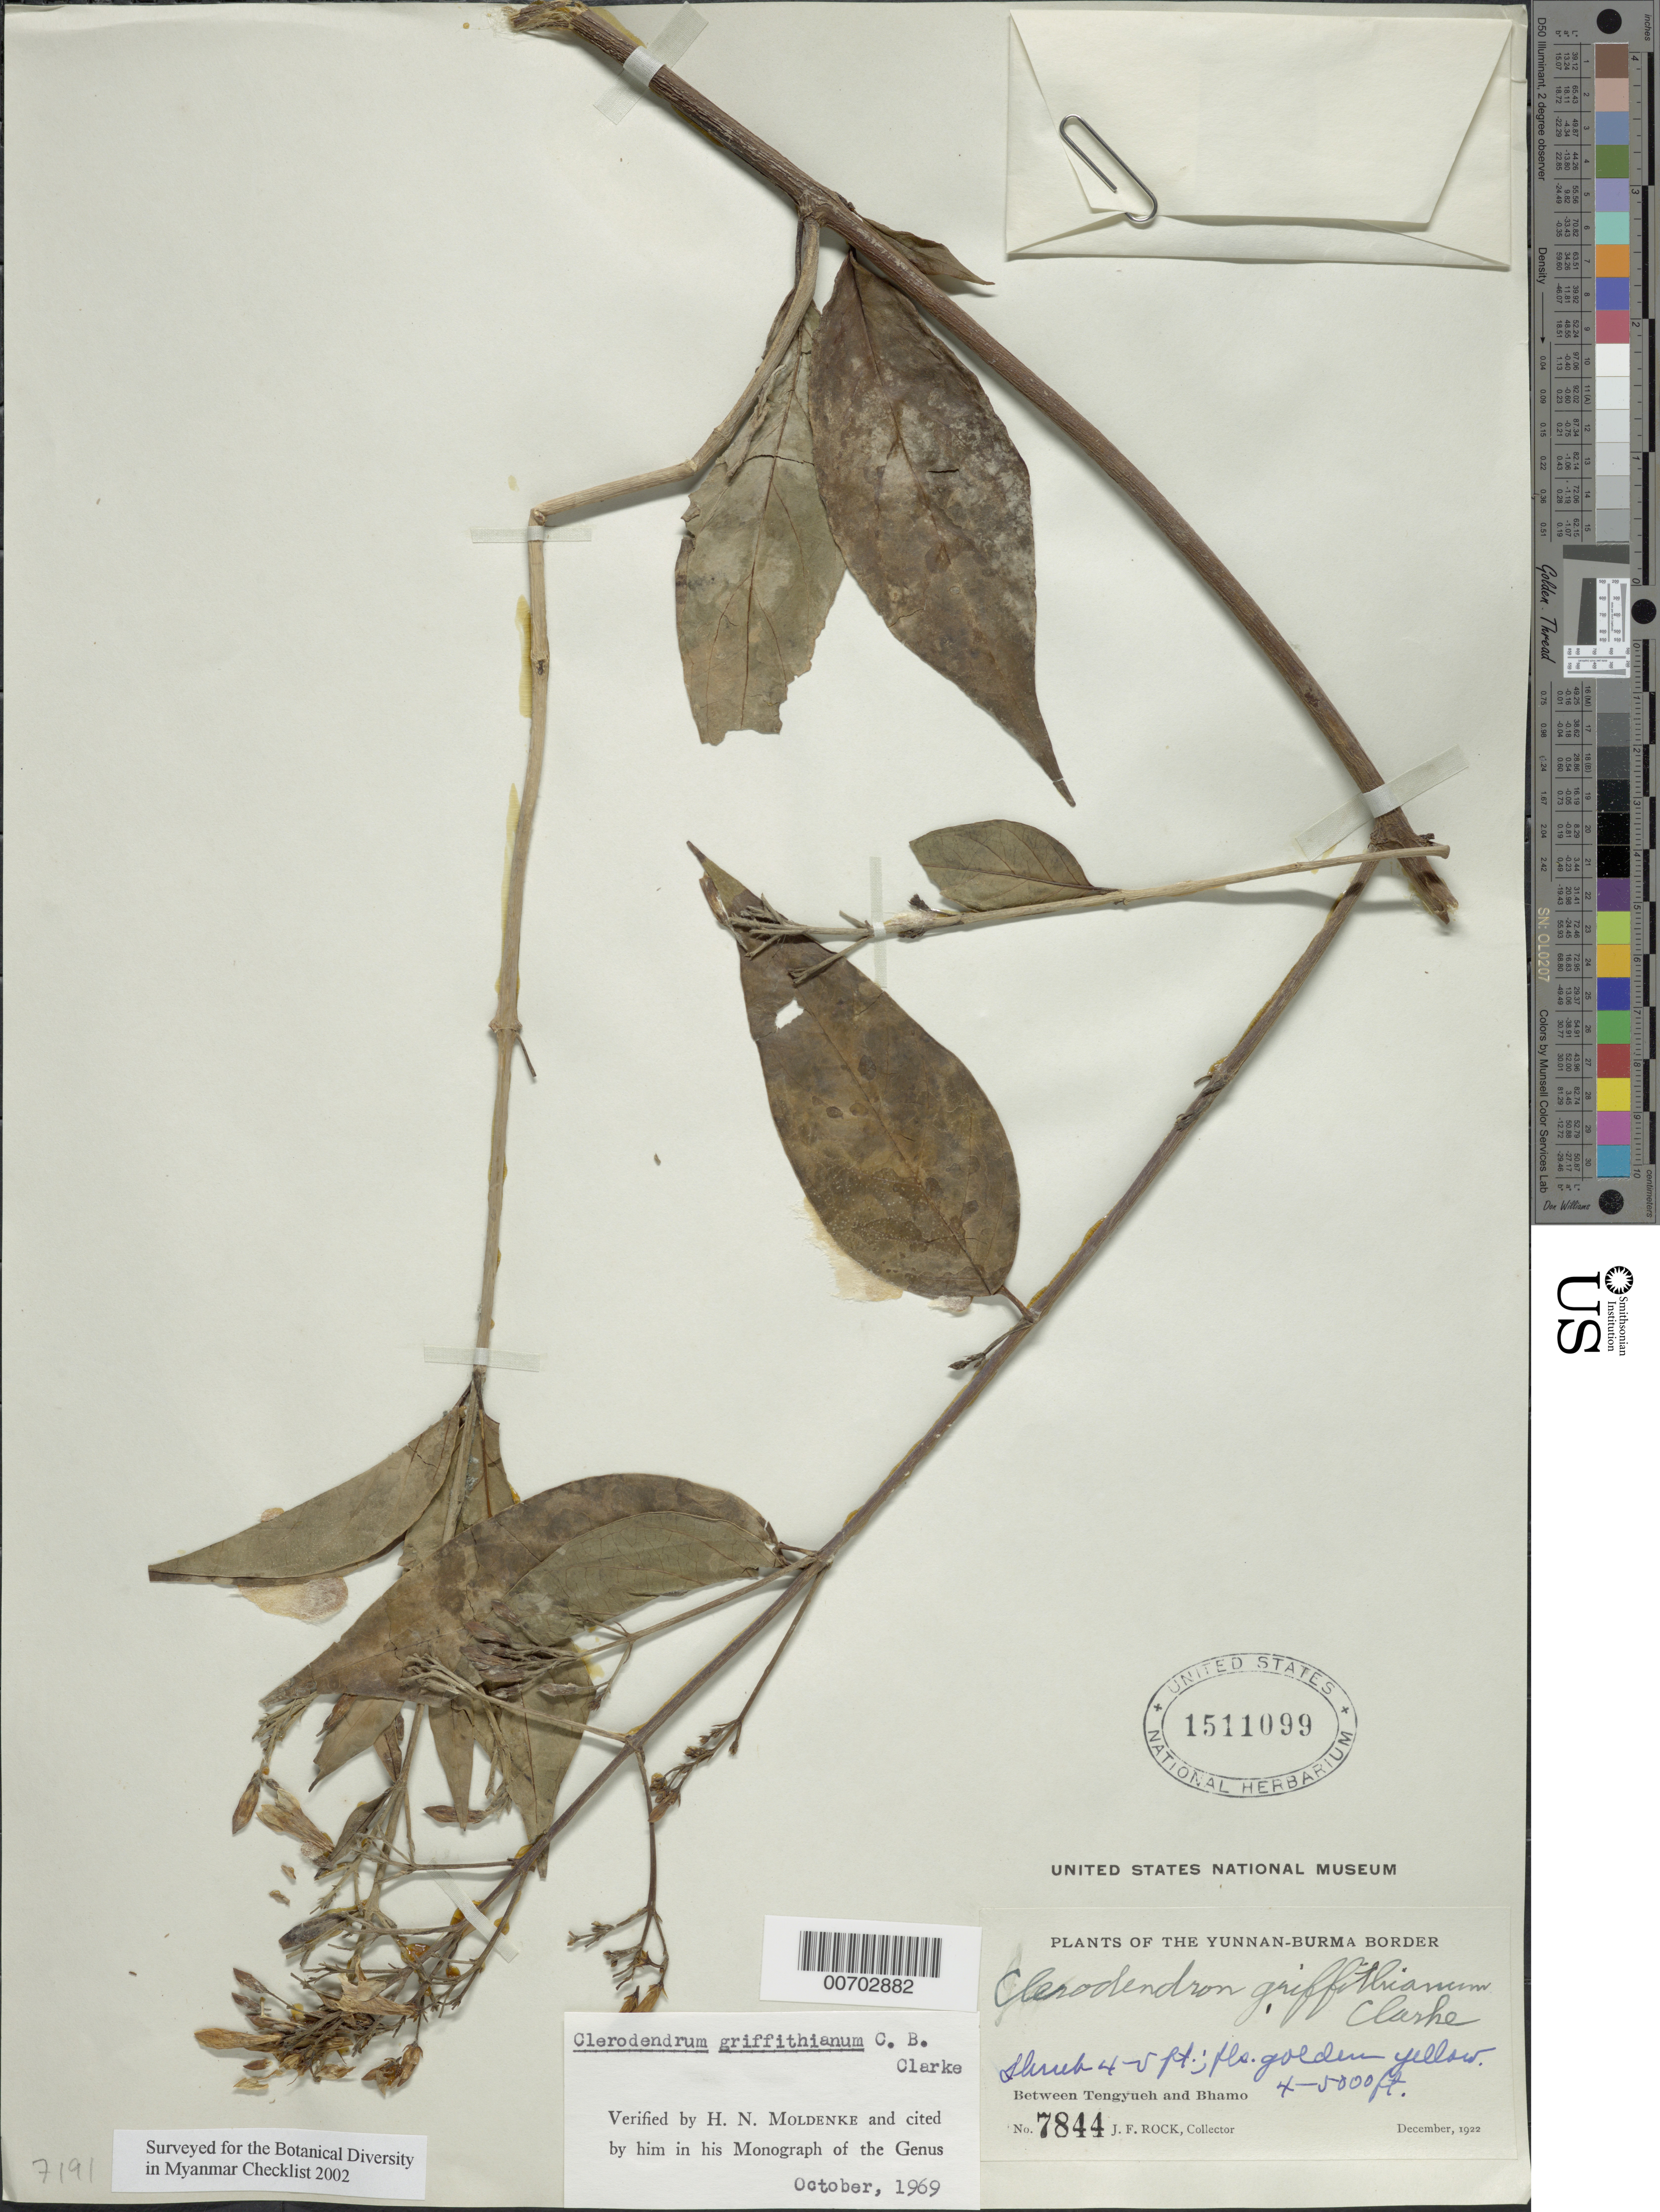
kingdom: Plantae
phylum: Tracheophyta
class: Magnoliopsida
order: Lamiales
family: Lamiaceae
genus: Clerodendrum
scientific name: Clerodendrum griffithianum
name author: C.B. Clarke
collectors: J. F. Rock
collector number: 7844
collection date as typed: Dec 1922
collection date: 1922-12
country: Myanmar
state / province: Kachin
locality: Yunnan-Burma Border, Tengyueh to Bhamo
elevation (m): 1219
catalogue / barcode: US 1511099